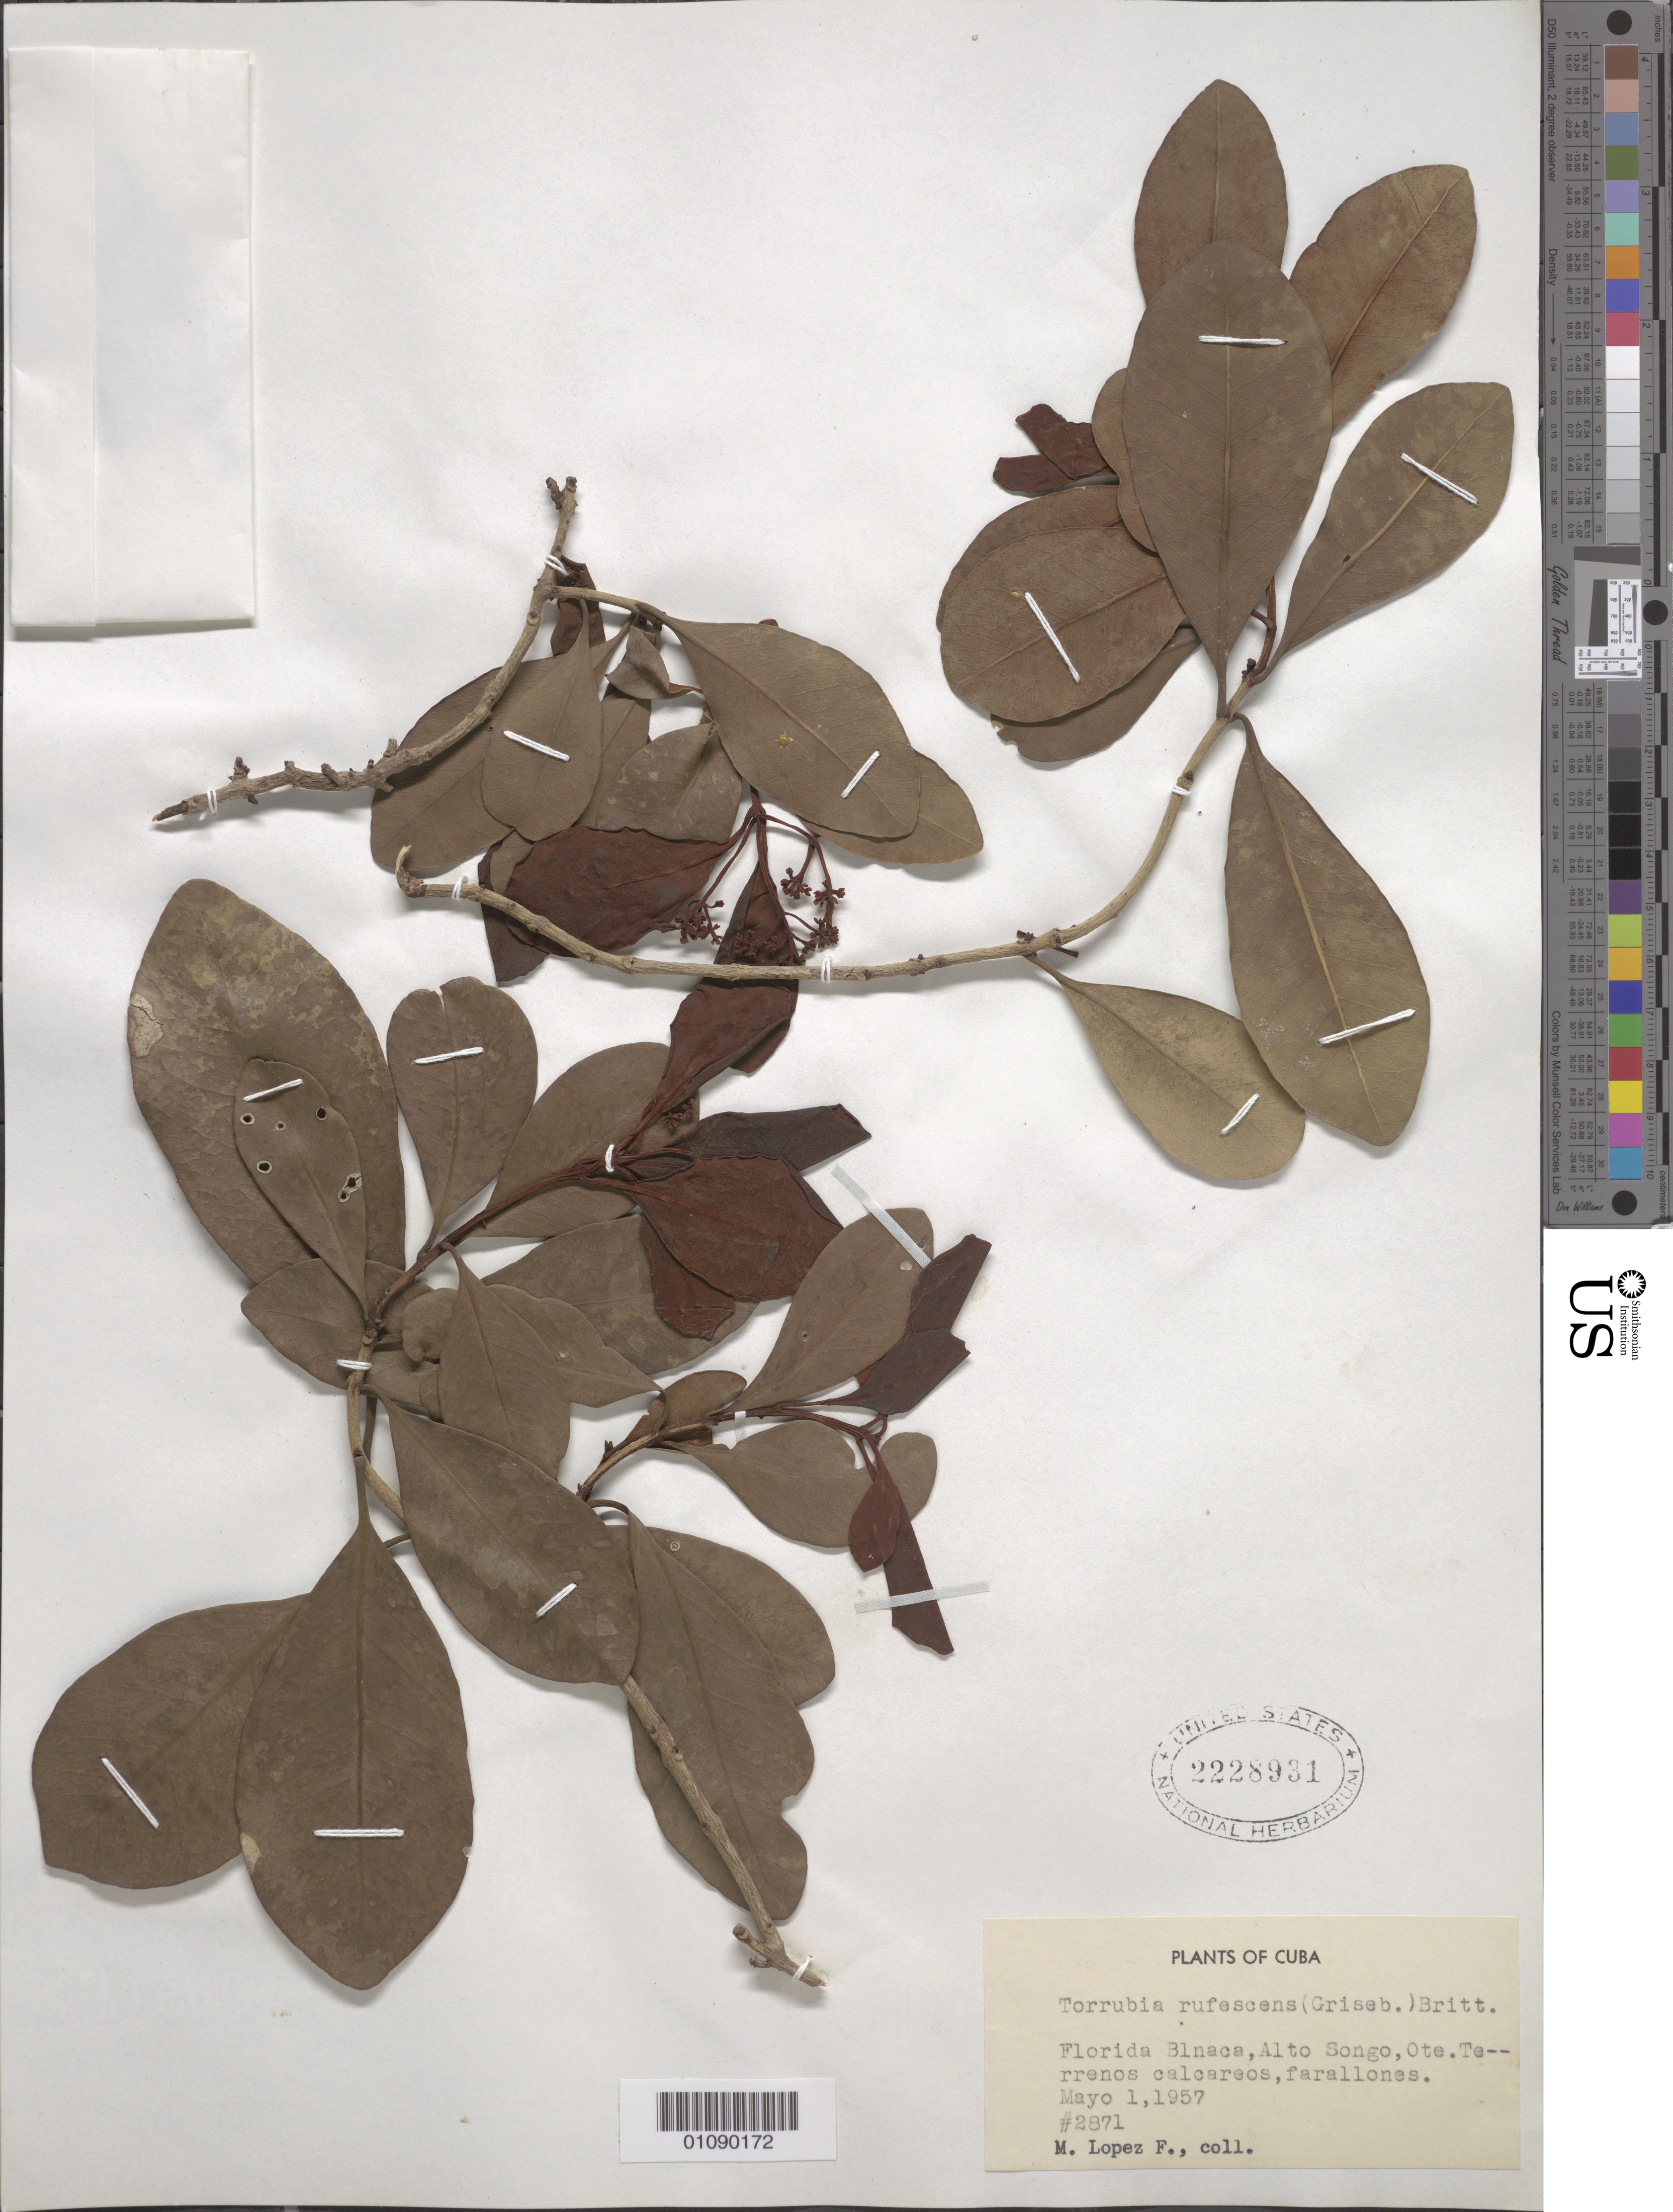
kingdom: Plantae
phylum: Tracheophyta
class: Magnoliopsida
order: Caryophyllales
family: Nyctaginaceae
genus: Guapira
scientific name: Guapira rufescens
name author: (Griseb.) Lundell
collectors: M. López Figueiras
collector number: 2871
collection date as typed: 01 May 1957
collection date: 1957-05-01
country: Cuba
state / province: Santiago de Cuba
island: Cuba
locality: Florida Blanca, Alto Songo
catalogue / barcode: US 2228931